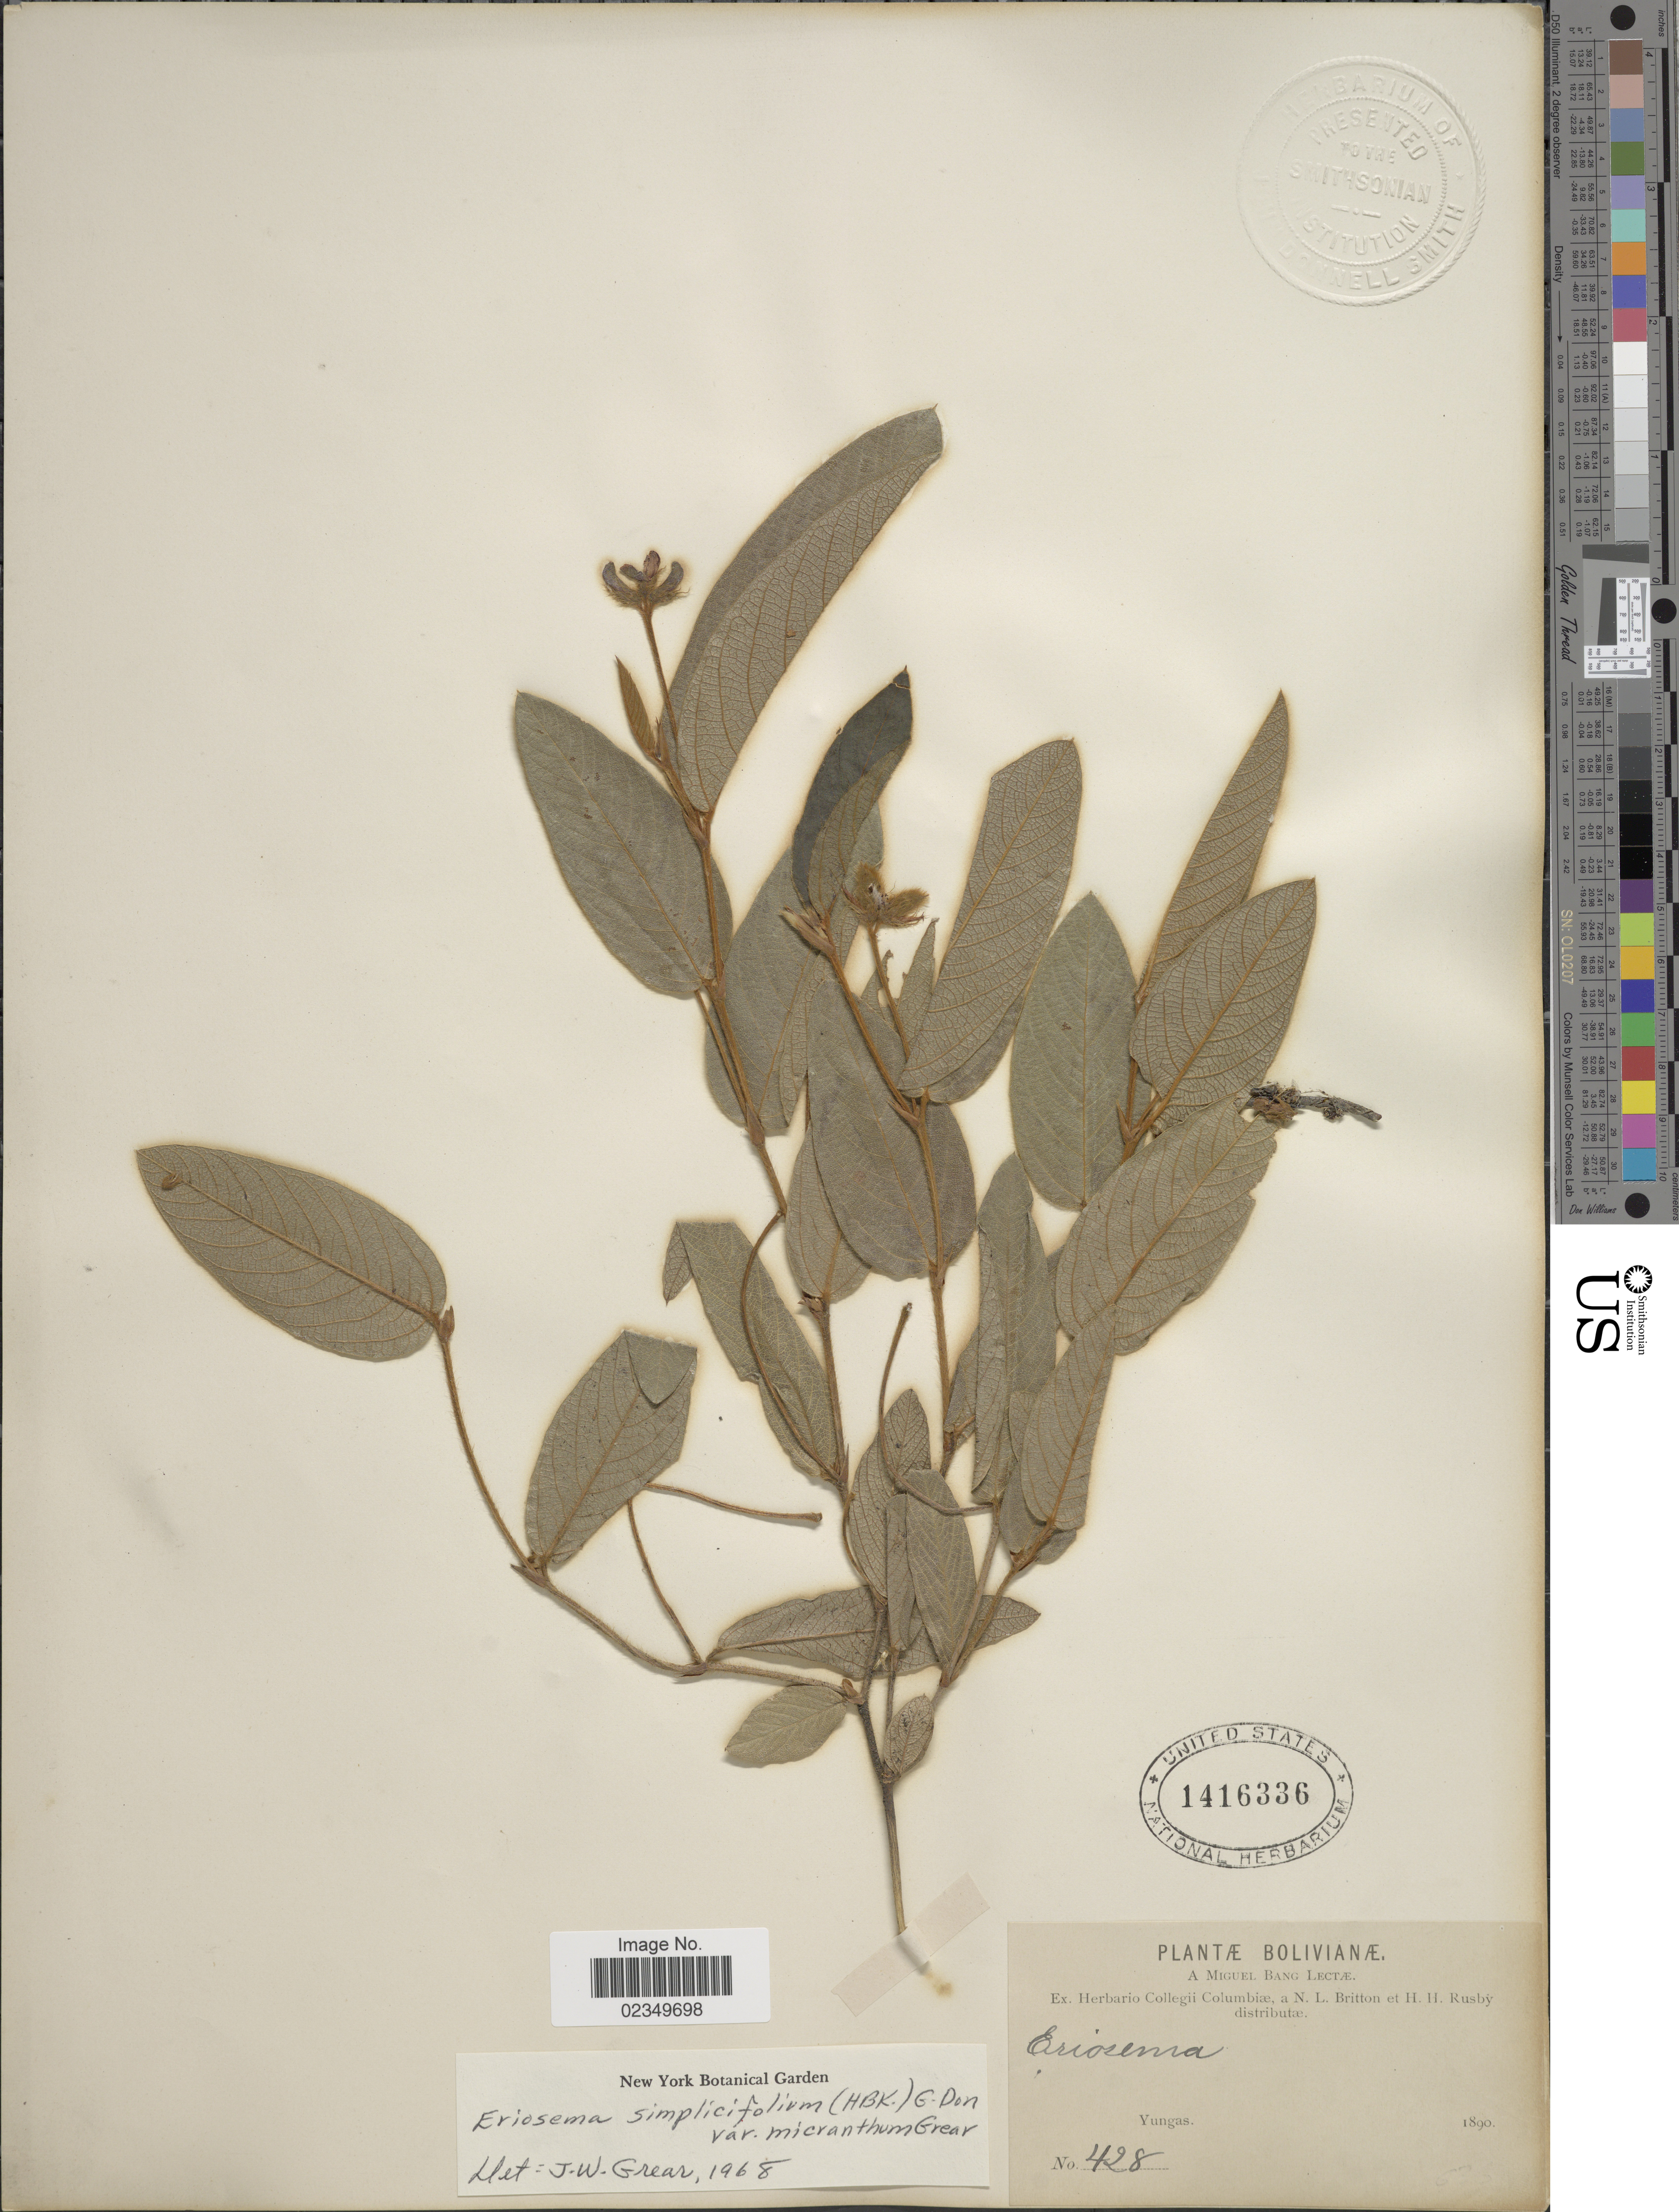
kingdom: Plantae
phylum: Tracheophyta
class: Magnoliopsida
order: Fabales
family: Fabaceae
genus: Eriosema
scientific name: Eriosema simplicifolium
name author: (Kunth) G. Don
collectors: M. Bang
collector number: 428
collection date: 1890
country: Bolivia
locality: Yungas, Bolivia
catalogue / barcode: US 1416336